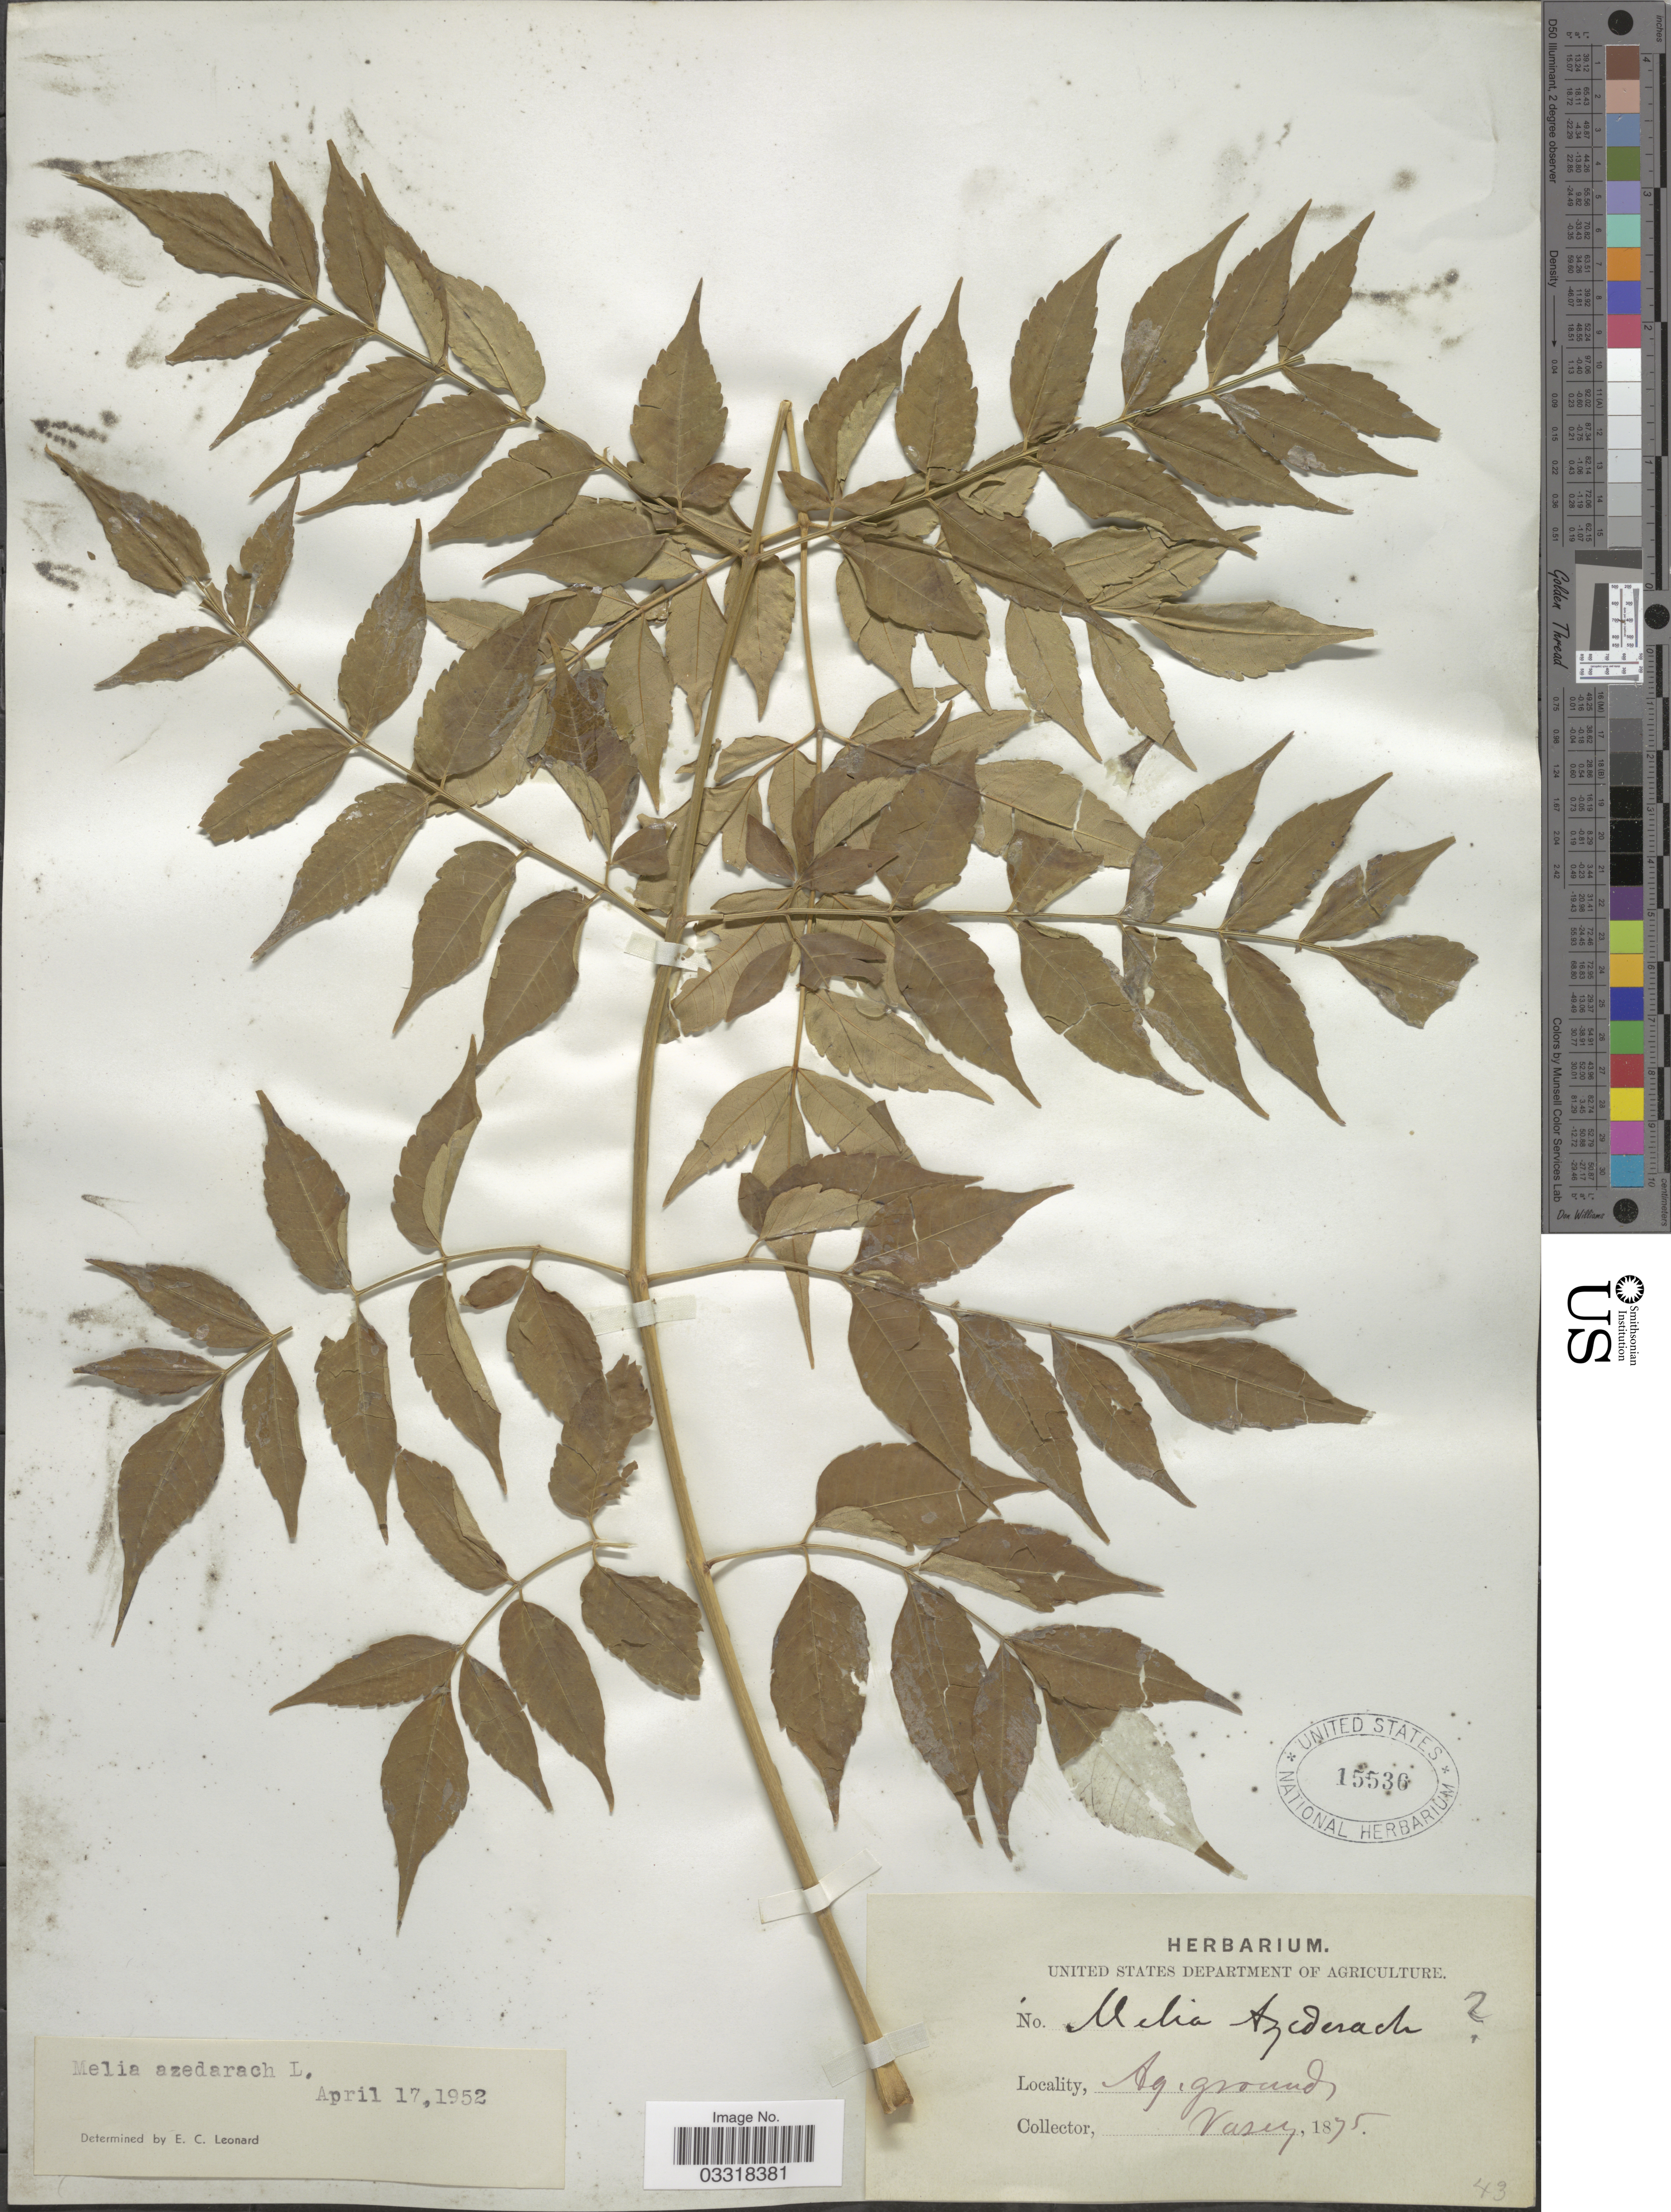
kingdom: Plantae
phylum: Tracheophyta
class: Magnoliopsida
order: Sapindales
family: Meliaceae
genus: Melia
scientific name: Melia azedarach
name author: L.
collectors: Vasey, --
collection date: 1875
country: United States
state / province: District of Columbia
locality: Ag. grounds.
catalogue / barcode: US 15536